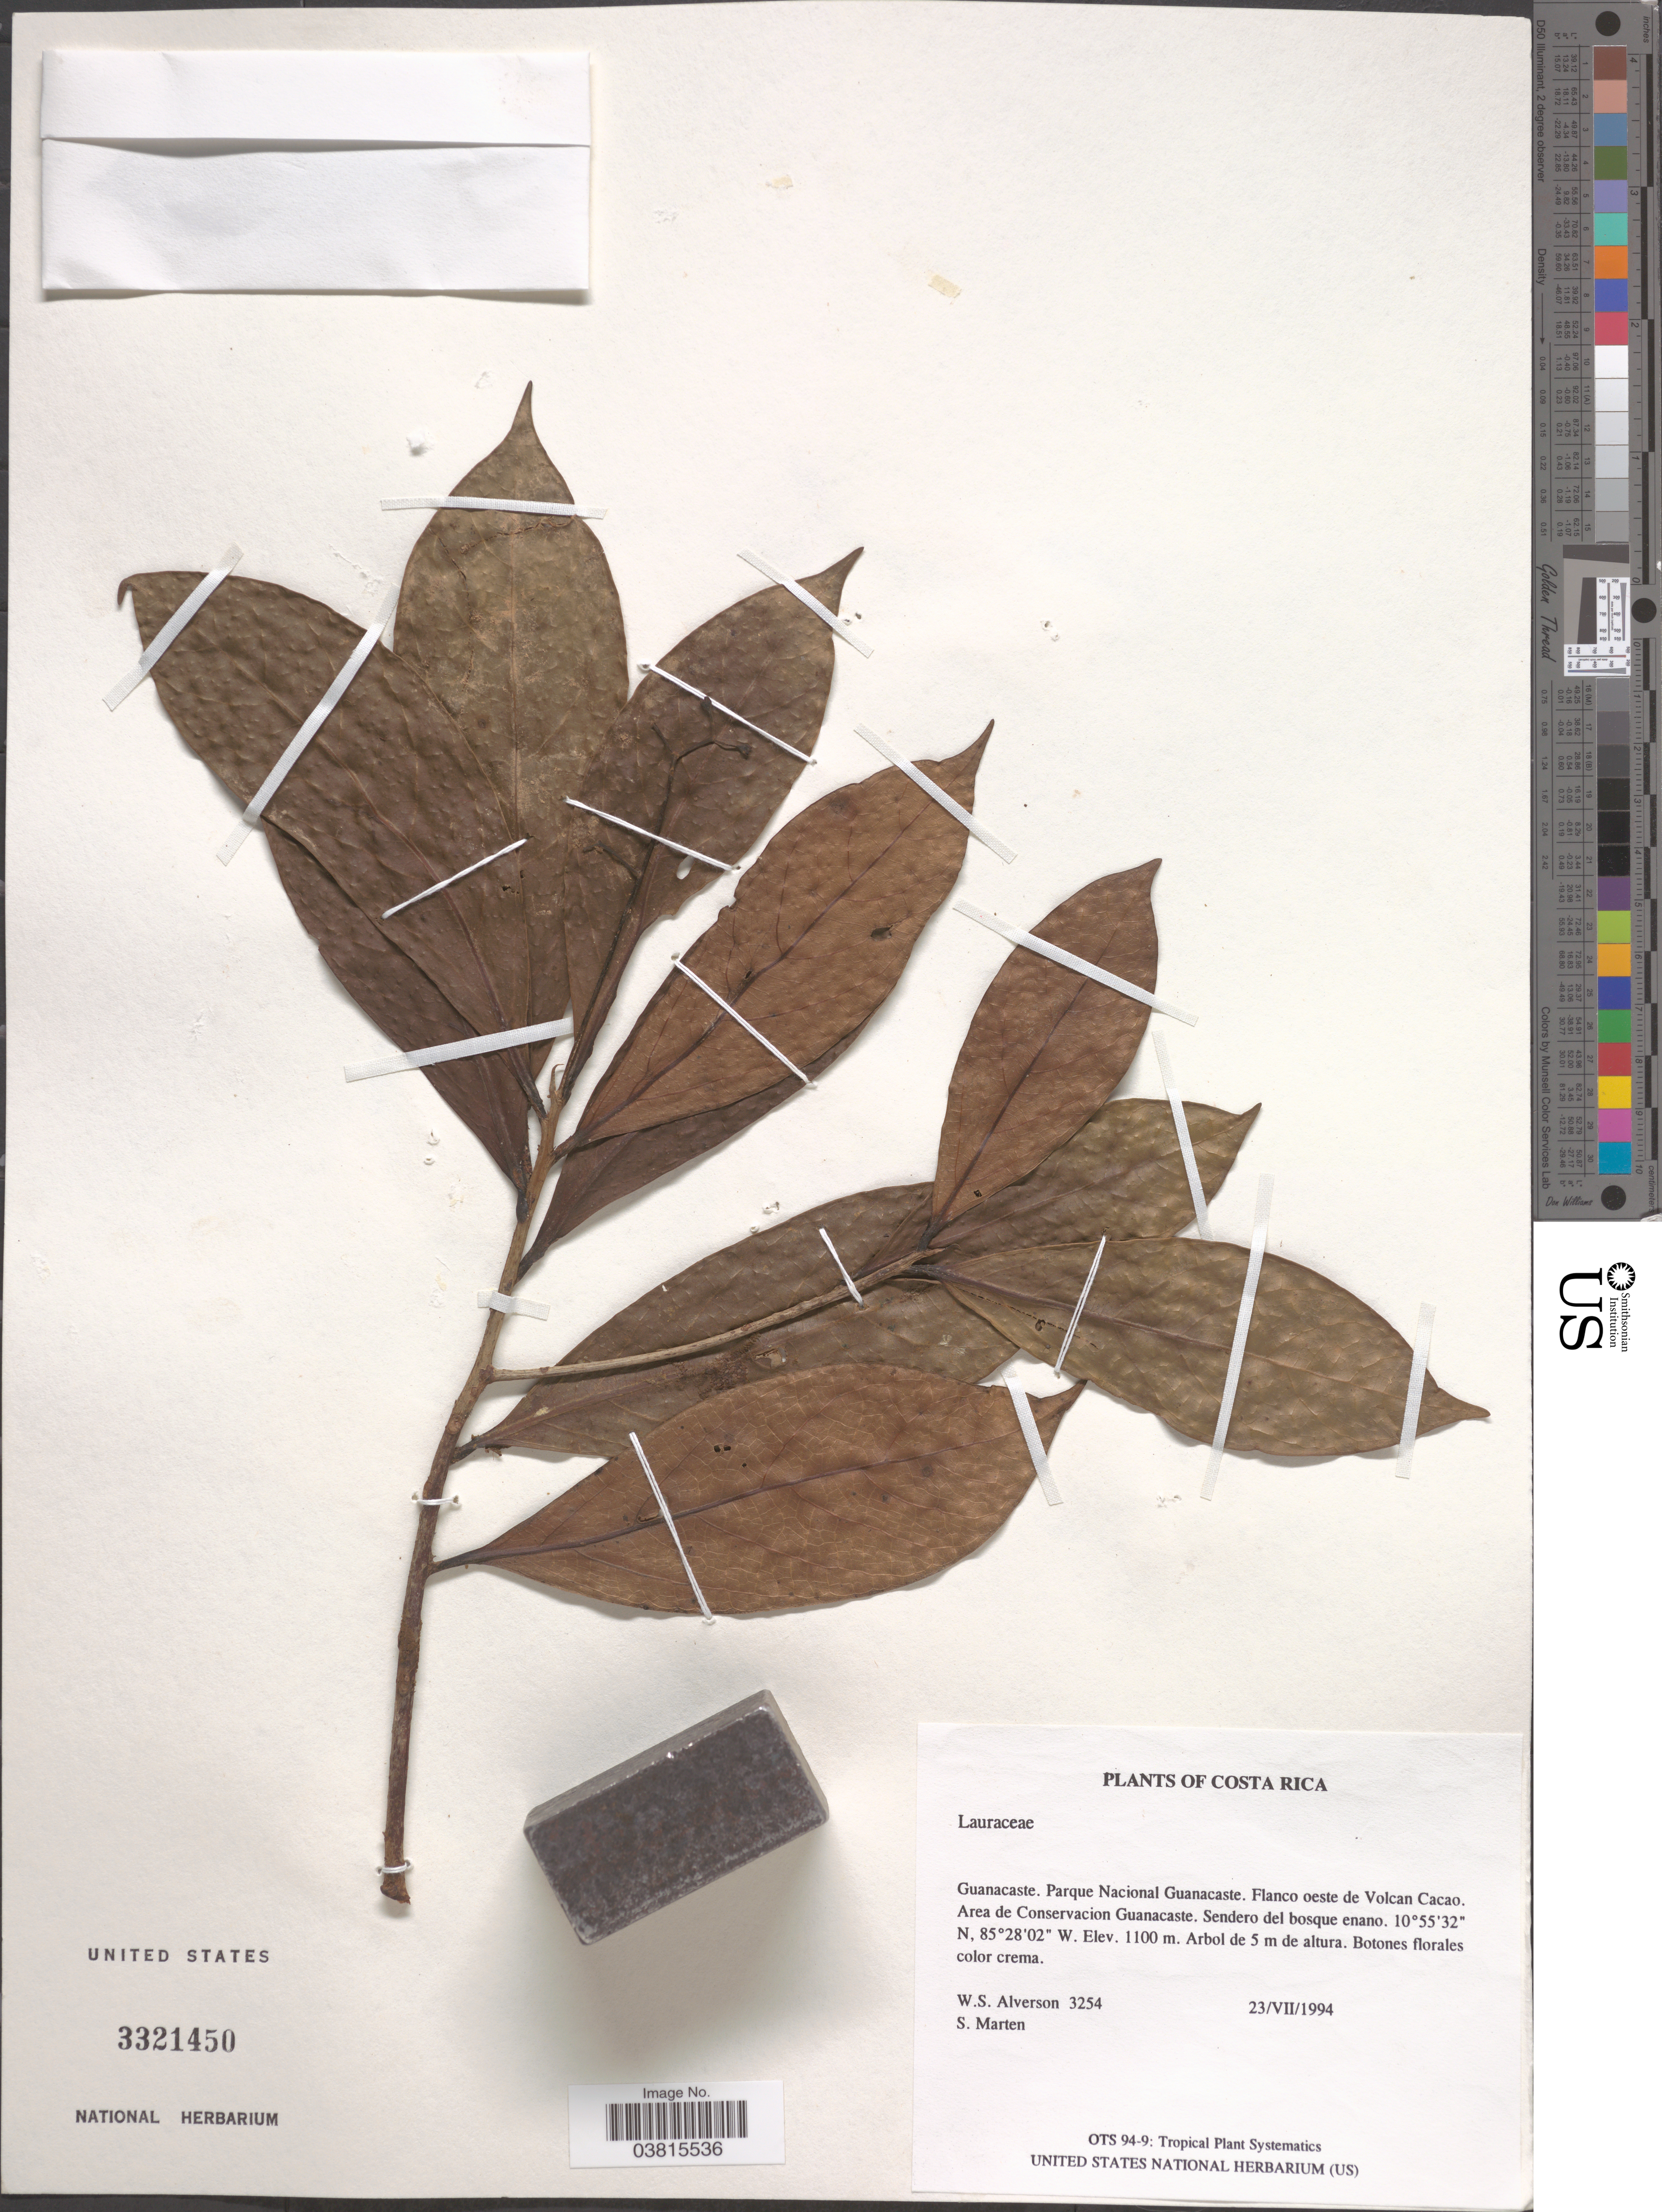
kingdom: Plantae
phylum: Tracheophyta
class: Magnoliopsida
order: Laurales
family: Lauraceae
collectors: W. S. Alverson & S. Marten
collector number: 3254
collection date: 1994-07-23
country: Costa Rica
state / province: Guanacaste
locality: Parque Nacional Guanacaste. Flanco oeste de Volcan Cacao. Area de Conservacion Guanacaste.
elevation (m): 1100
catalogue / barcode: US 3321450